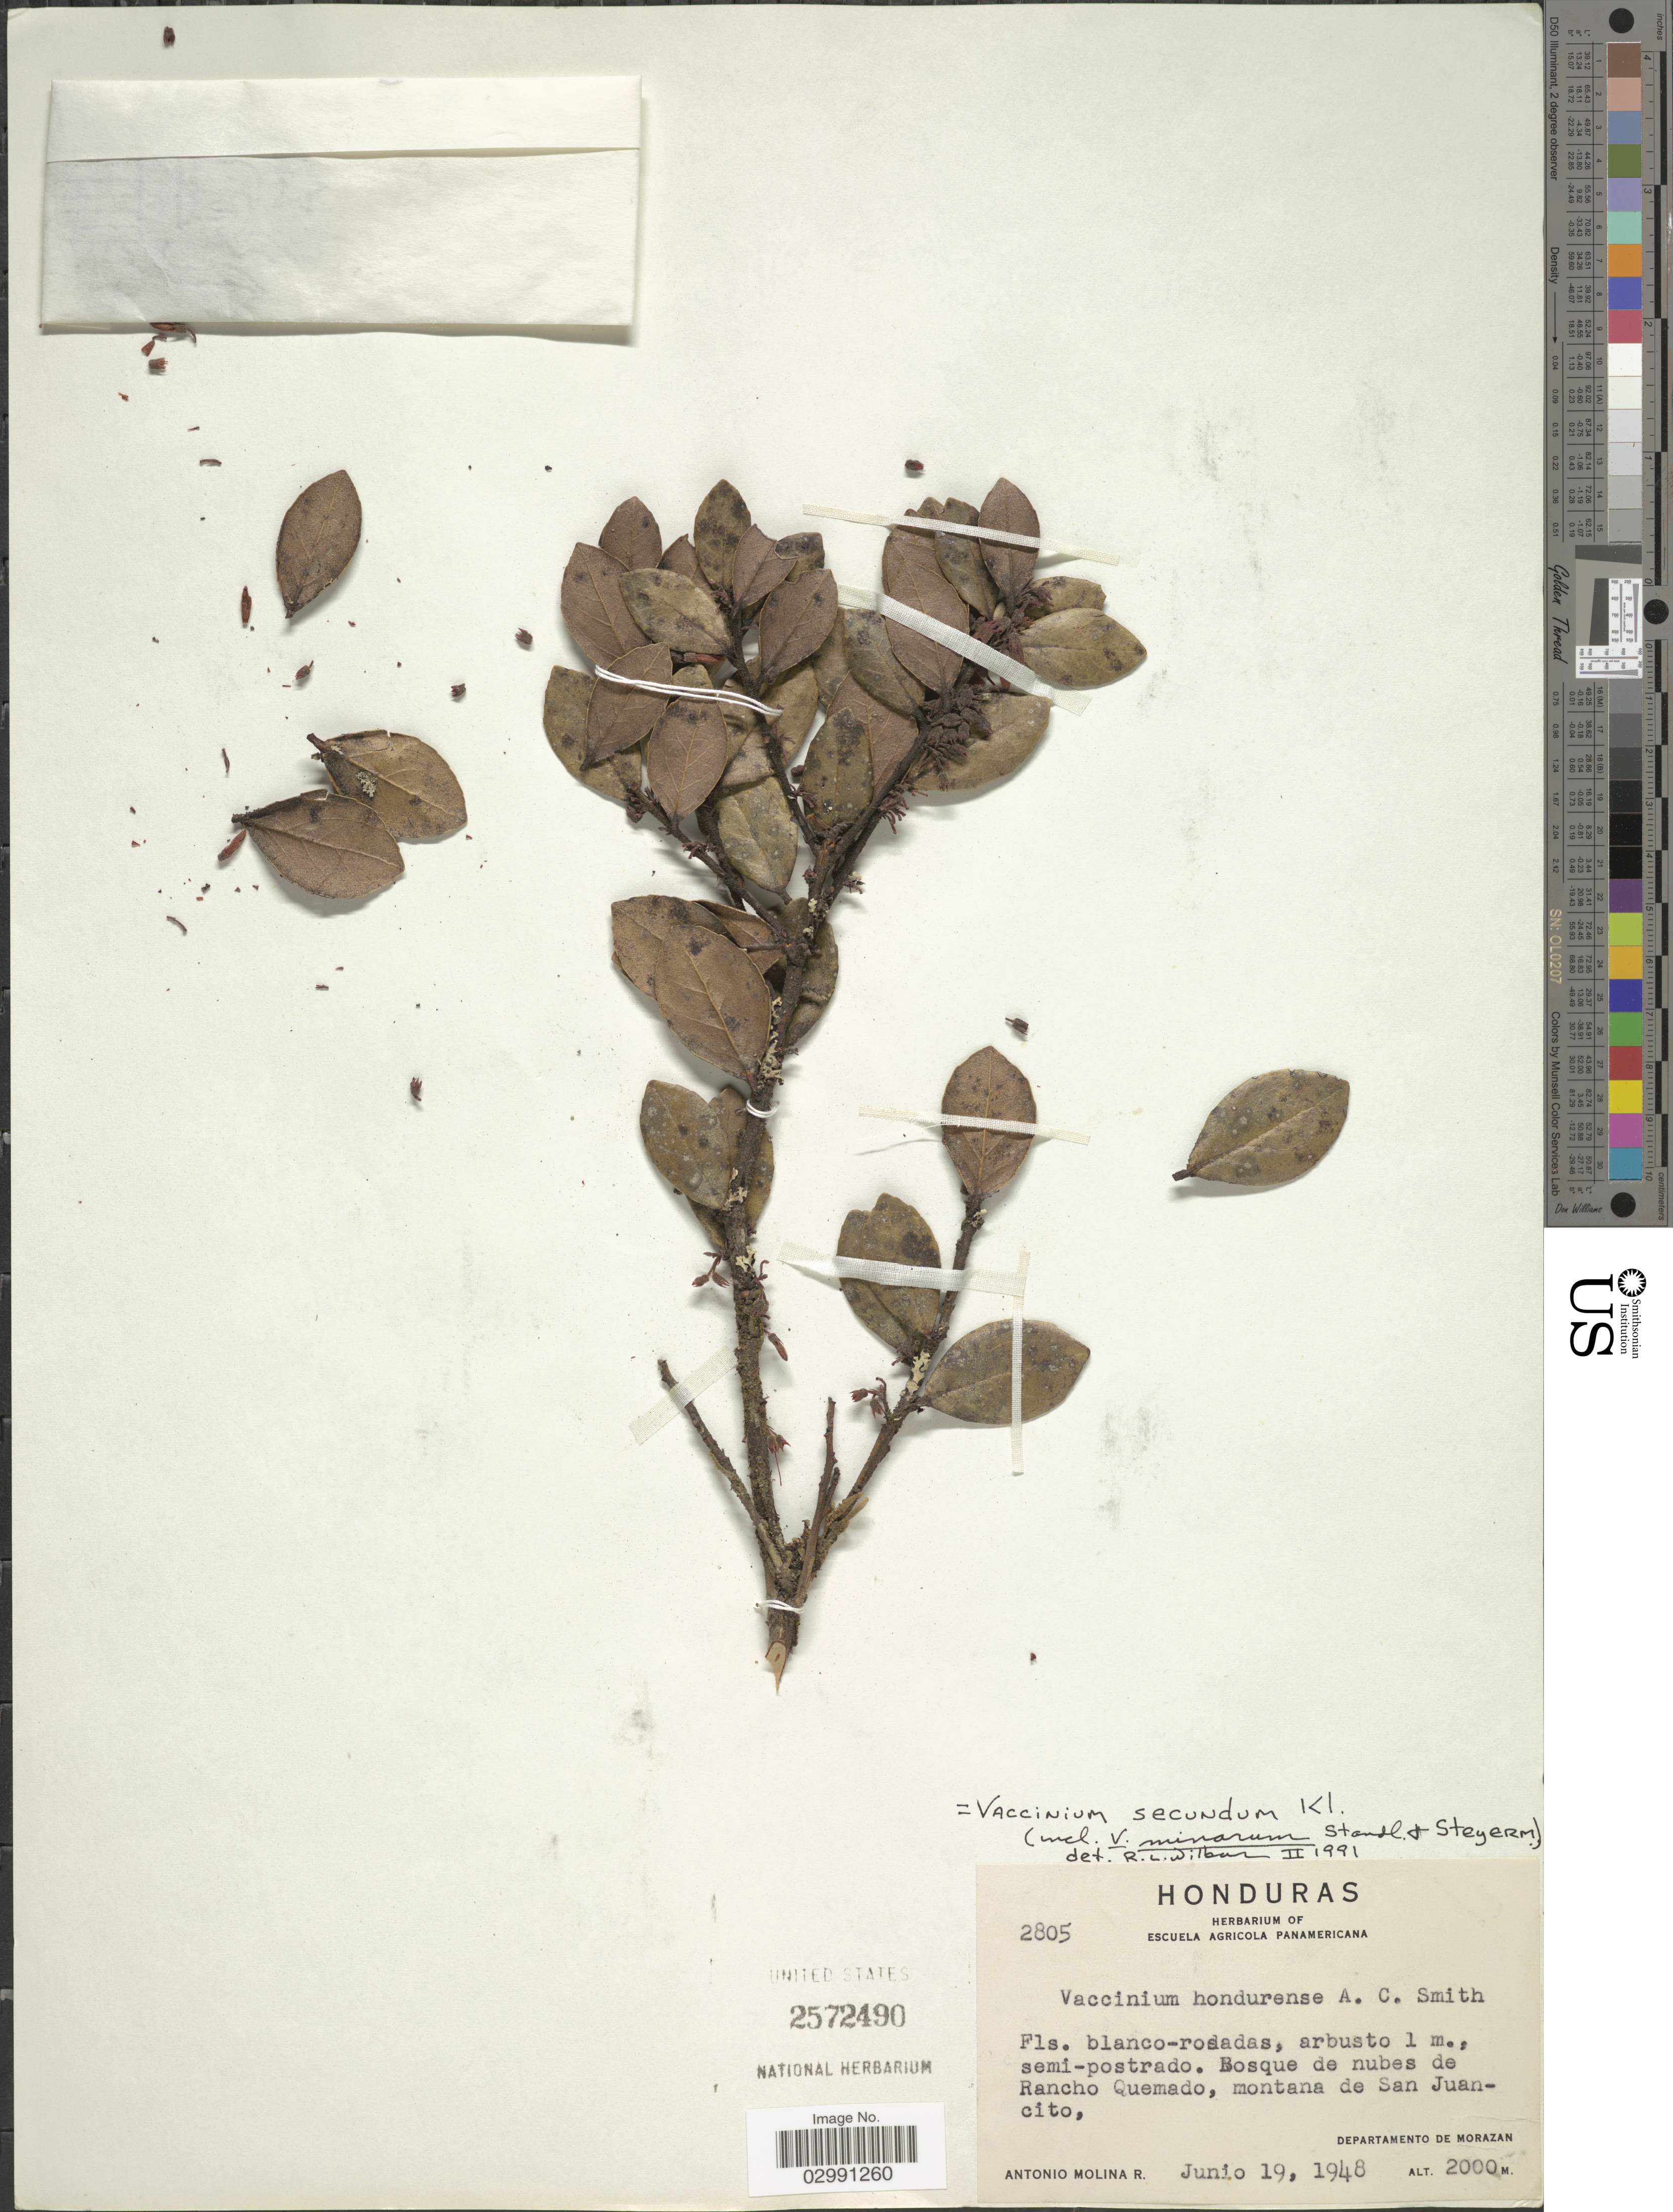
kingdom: Plantae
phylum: Tracheophyta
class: Magnoliopsida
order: Ericales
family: Ericaceae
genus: Vaccinium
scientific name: Vaccinium secundum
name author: Klotzsch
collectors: A. Molina R.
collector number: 2805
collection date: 1948-06-19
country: Honduras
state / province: Fco. Morazán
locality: Bosque de nubes de Rancho Quemado, montana de San Juancito, Departamento de Morazan.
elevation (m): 2000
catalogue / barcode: US 2572490